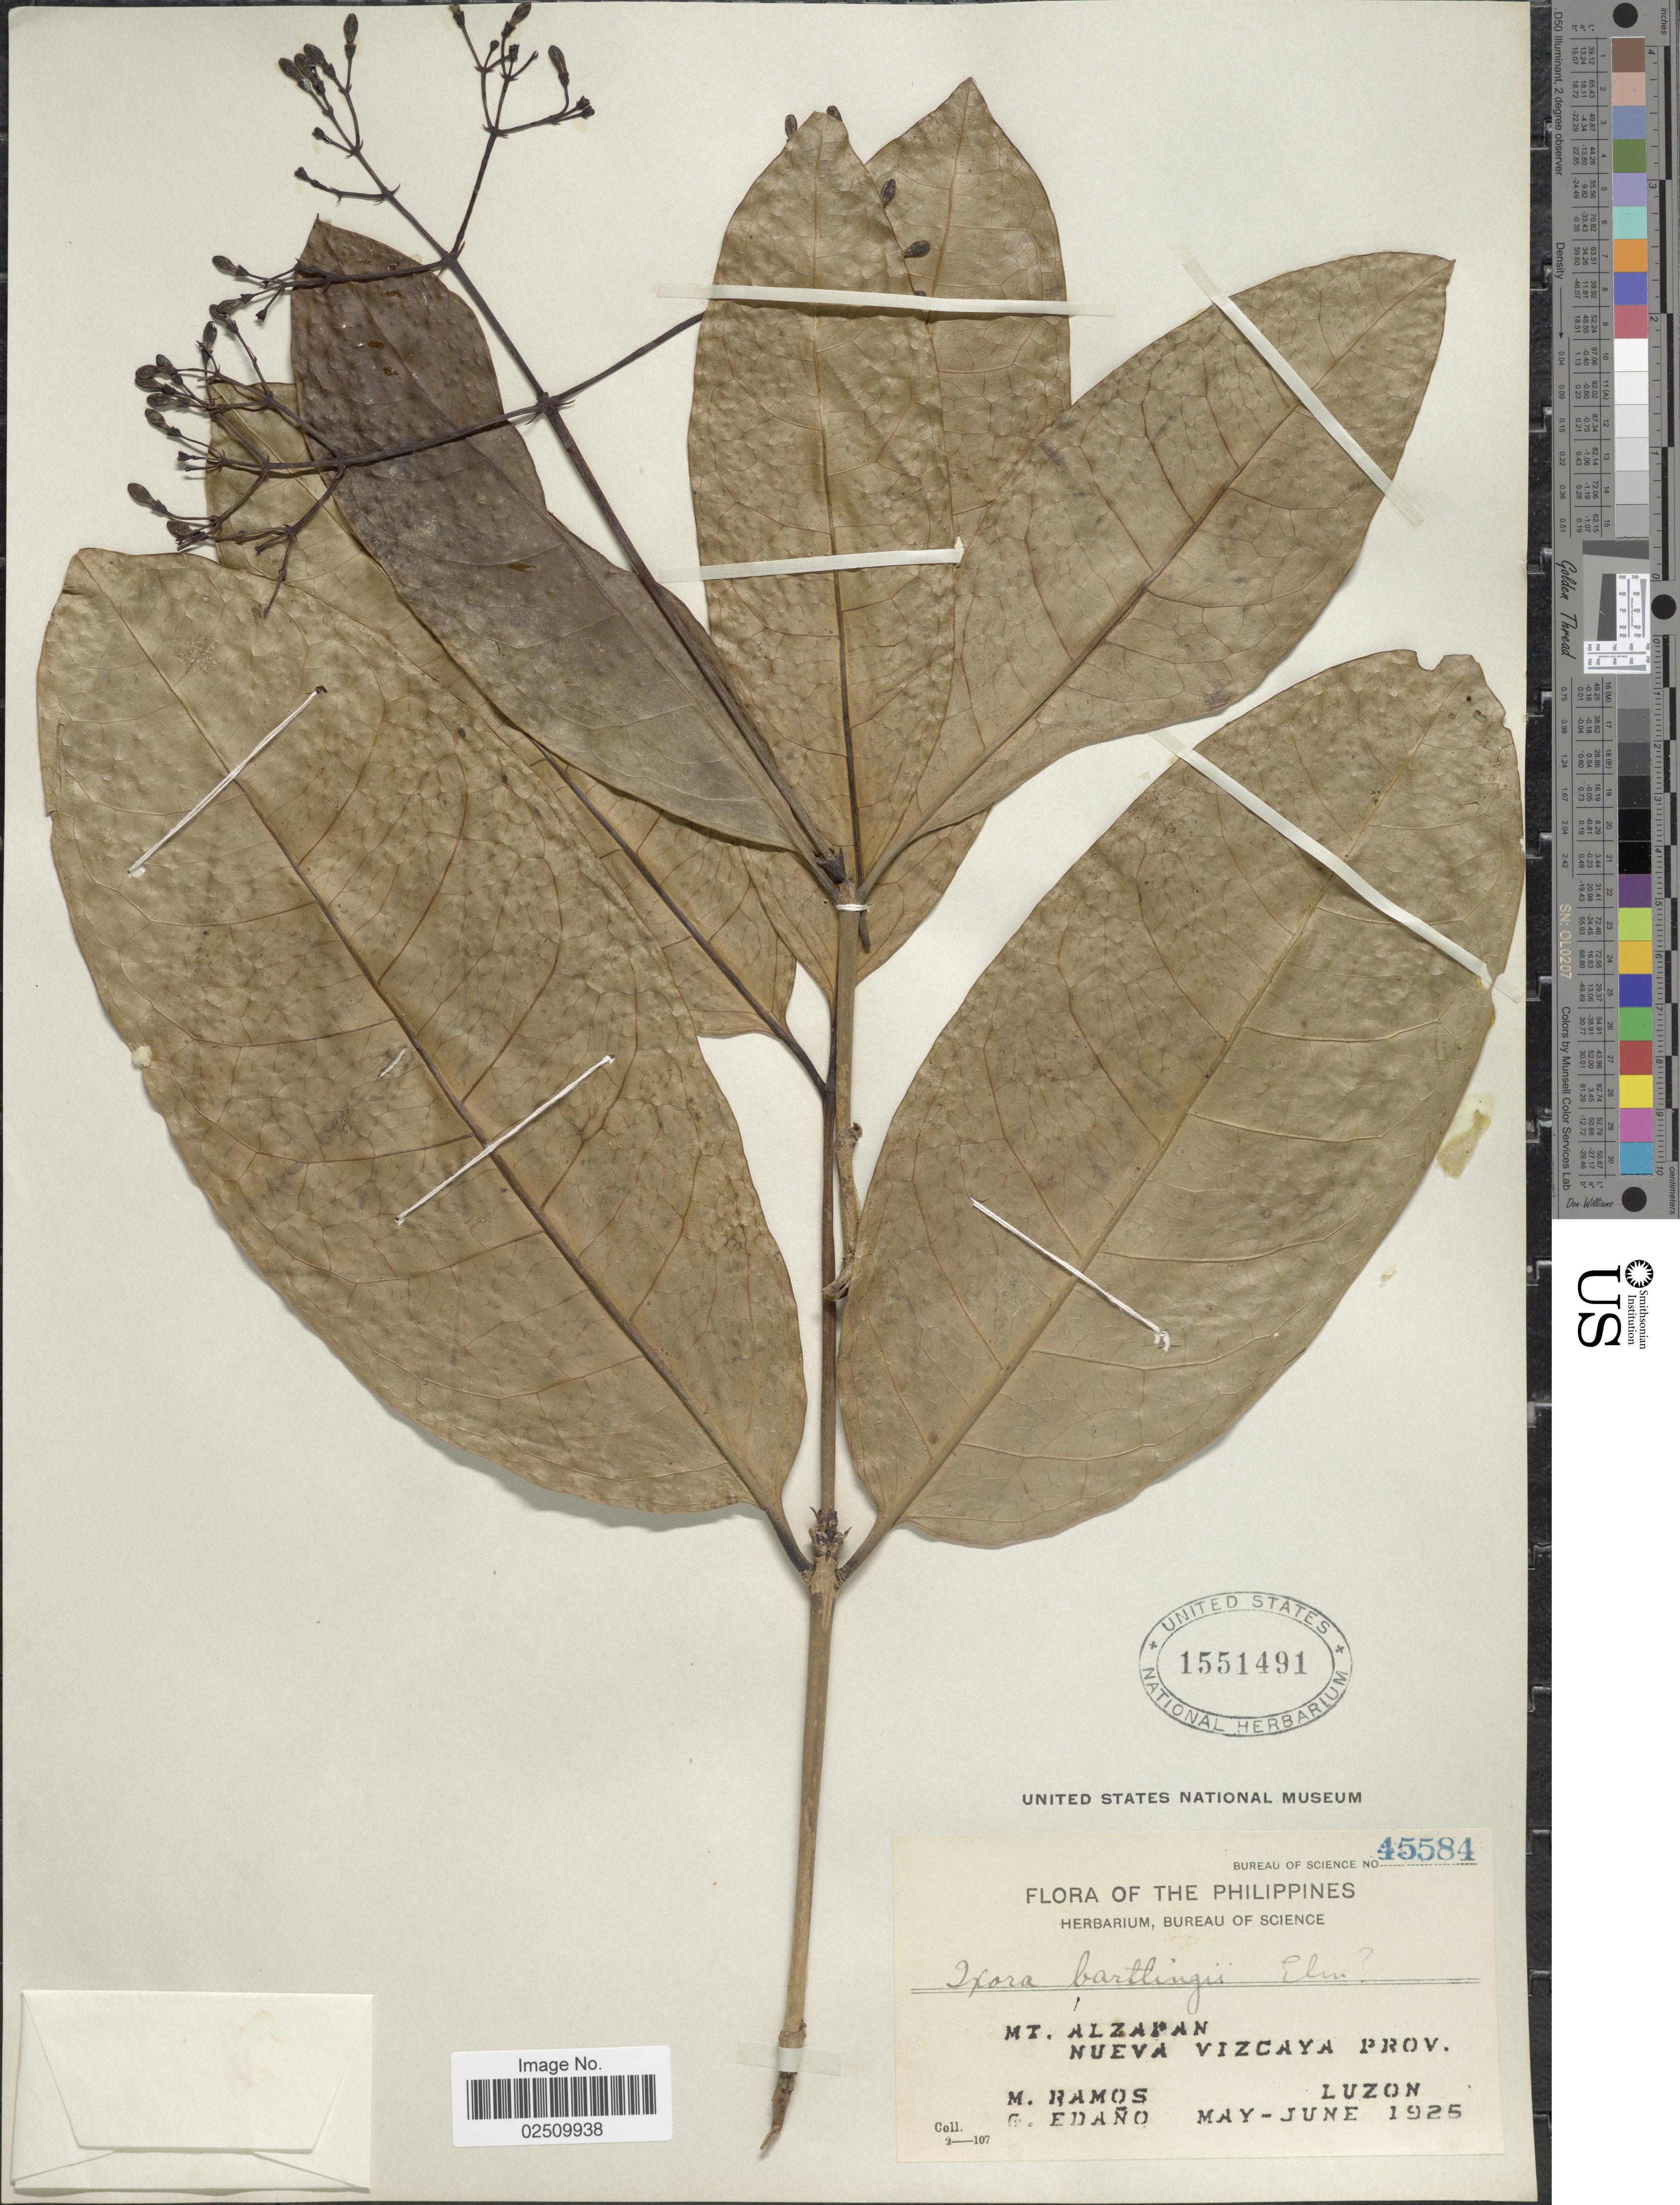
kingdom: Plantae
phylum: Tracheophyta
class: Magnoliopsida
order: Gentianales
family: Rubiaceae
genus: Ixora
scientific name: Ixora bartlingii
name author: Elmer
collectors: M. Ramos & G. Edaño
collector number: Bureau of Science 45584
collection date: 1925-05/1925-06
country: Philippines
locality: Mt. Alzapan. Nueva Vizcaya Prov. Luzon.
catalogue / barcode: US 1551491